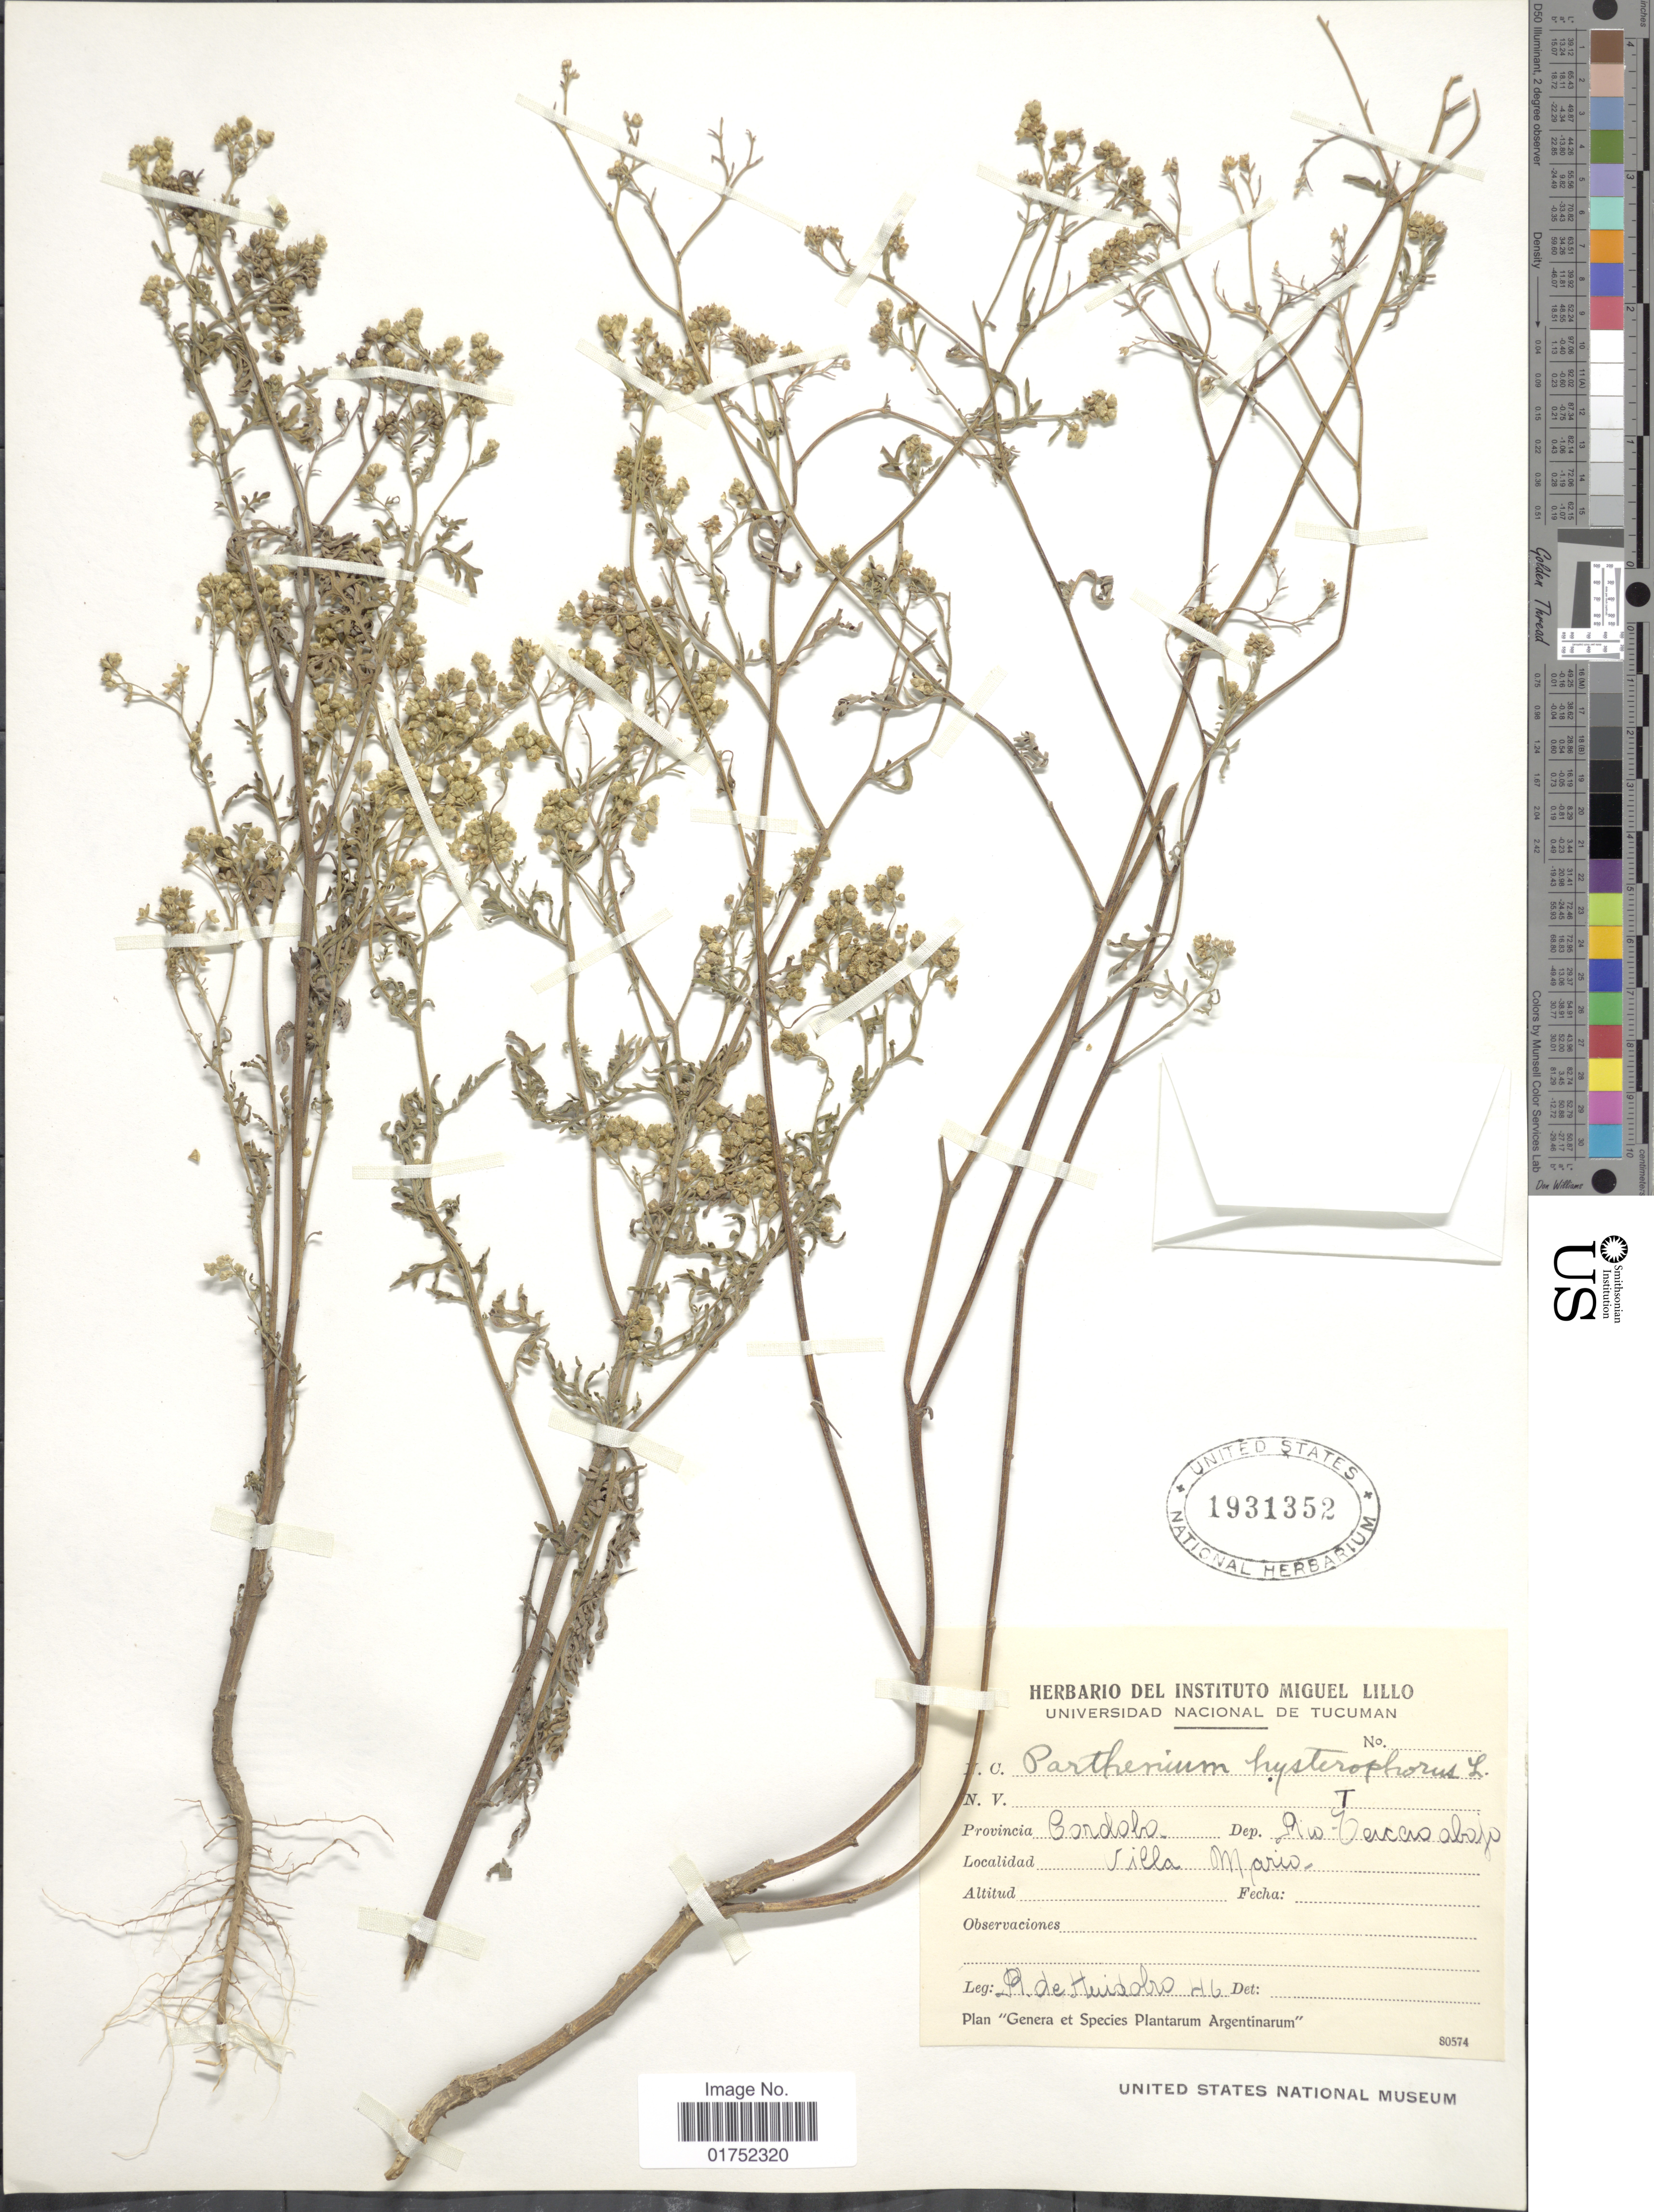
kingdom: Plantae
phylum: Tracheophyta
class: Magnoliopsida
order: Asterales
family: Asteraceae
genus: Parthenium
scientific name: Parthenium hysterophorus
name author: L.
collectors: M. Ruiz Huidobro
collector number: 46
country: Argentina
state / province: Cordoba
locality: Dep. Rio Tercero abajo, Villa Mario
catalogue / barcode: US 1931352